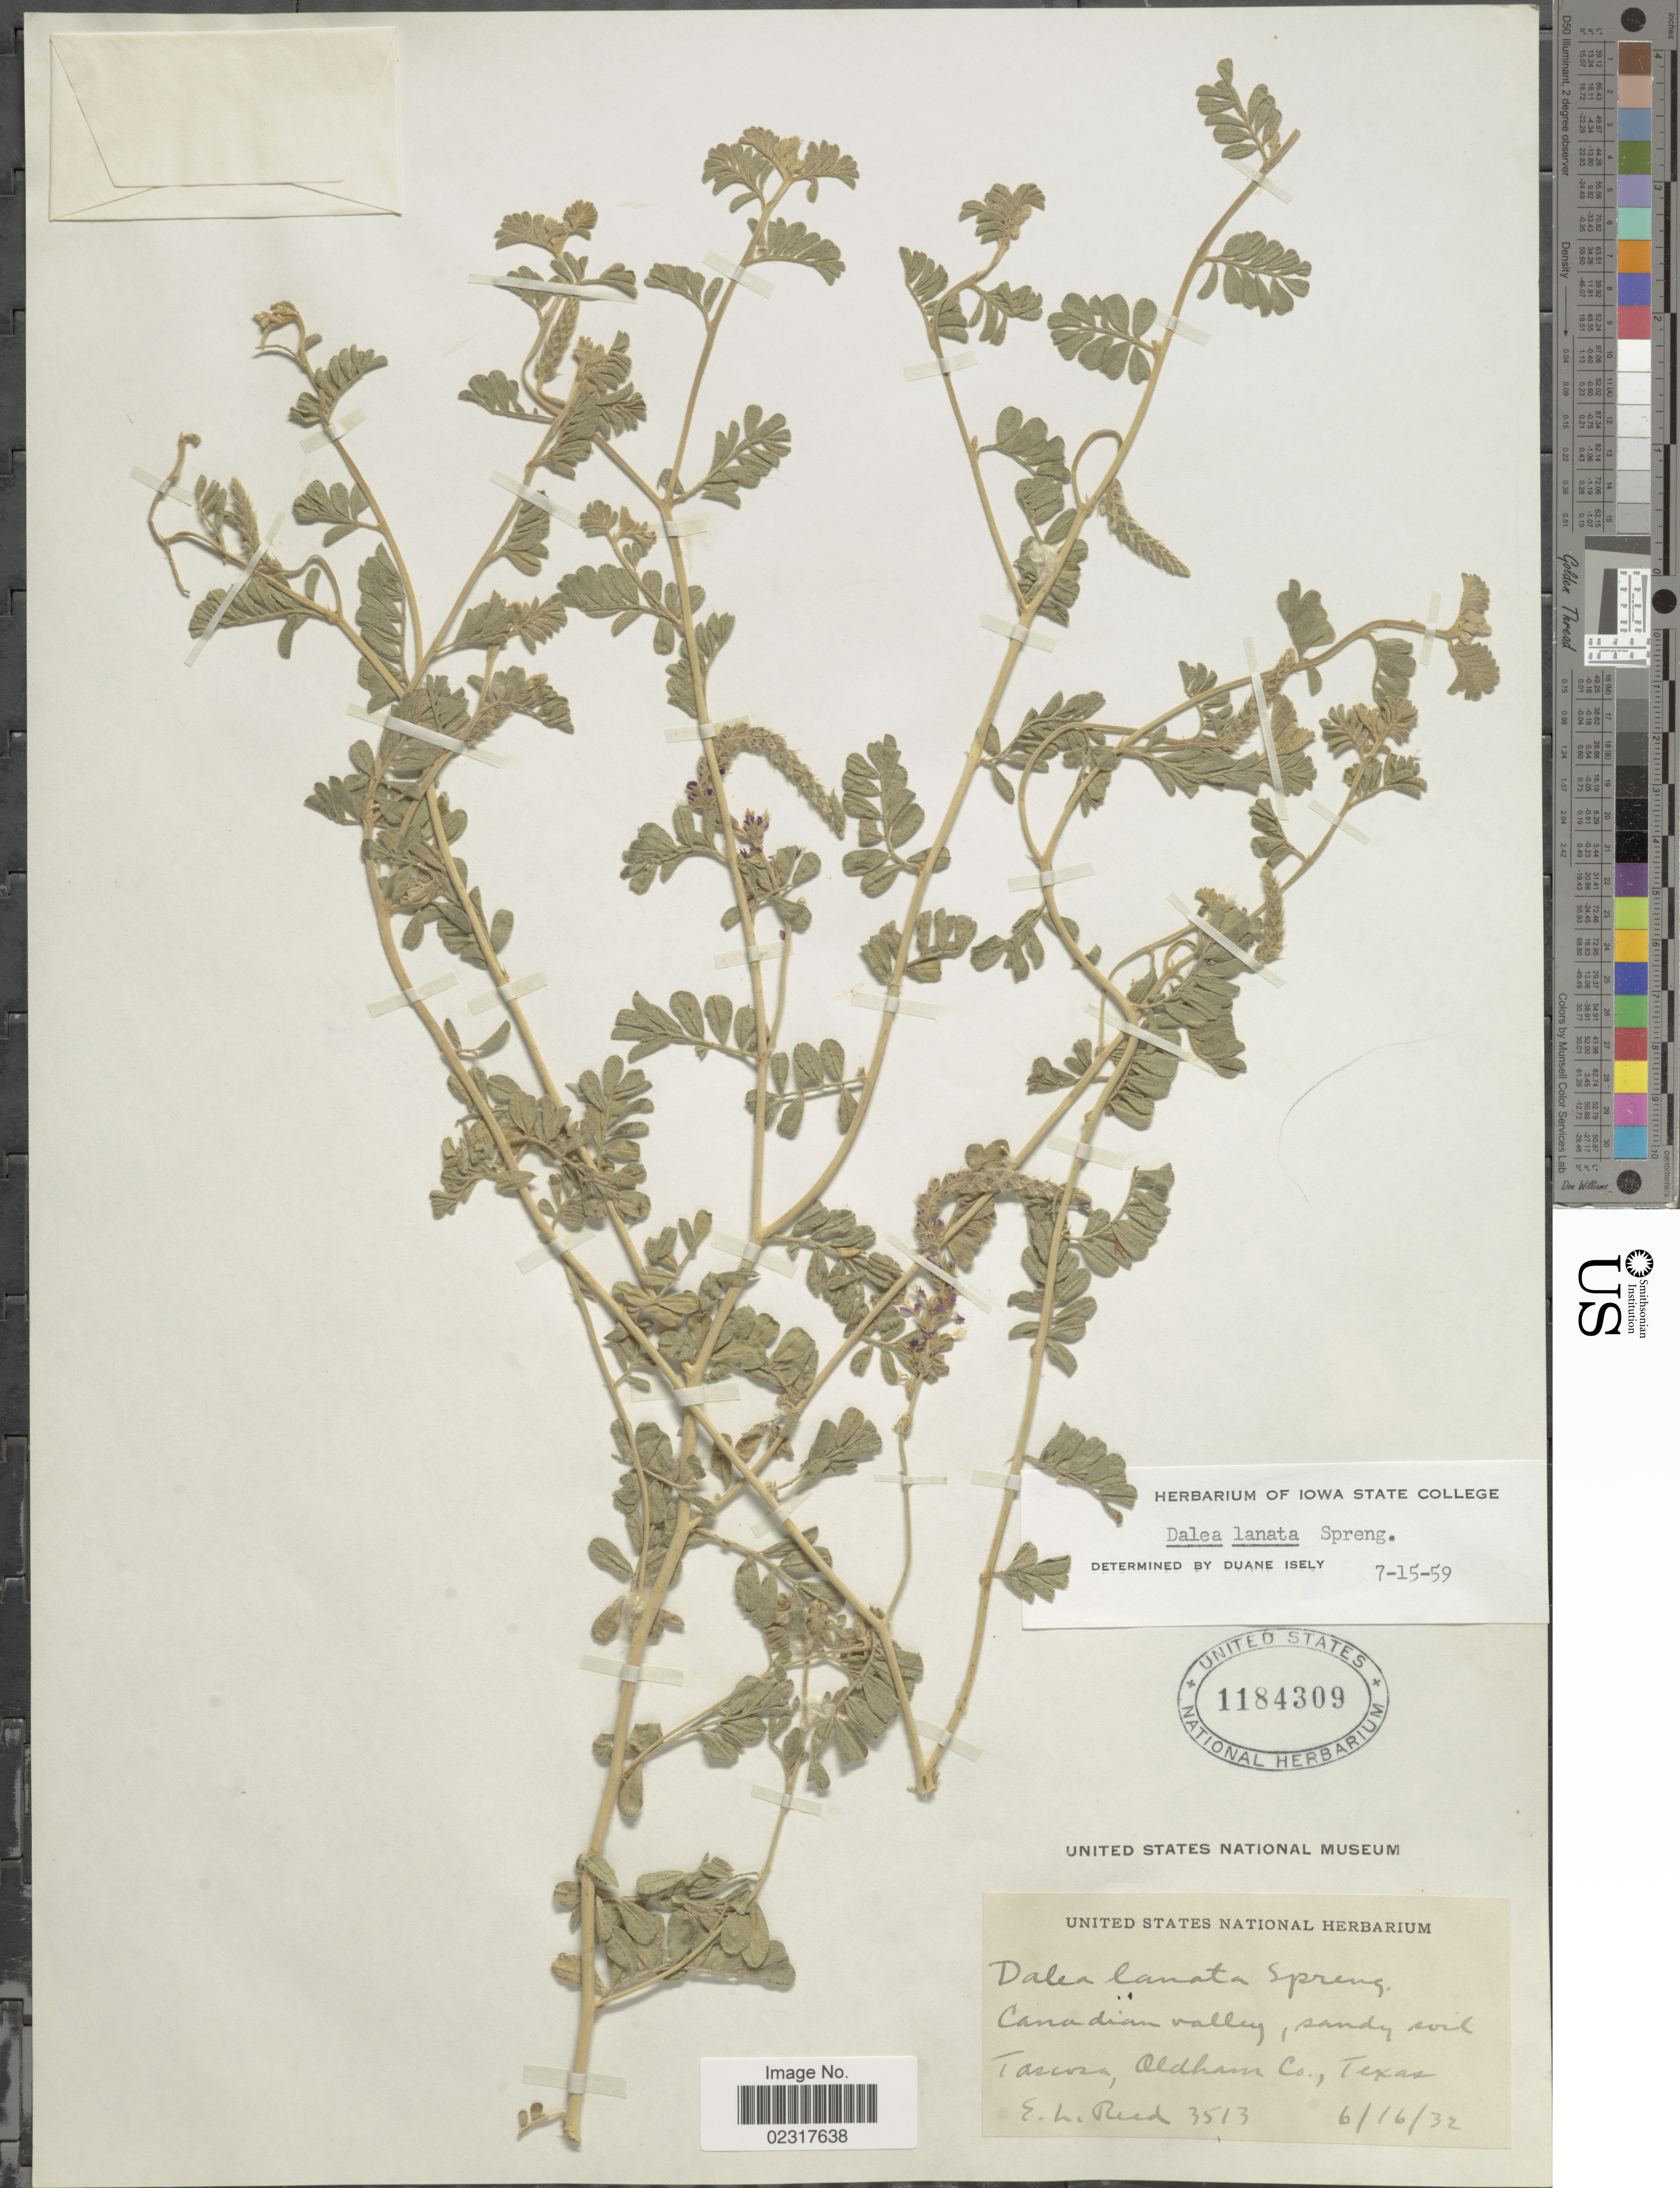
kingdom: Plantae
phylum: Tracheophyta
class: Magnoliopsida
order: Fabales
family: Fabaceae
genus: Dalea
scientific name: Dalea lanata var. lanata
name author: Spreng.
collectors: E. Reed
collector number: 3513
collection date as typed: Transcribed d/m/y: 16/6/32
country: United States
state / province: Texas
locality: Canadian Valley, Tascosa, Oldham Co.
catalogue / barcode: US 1184309